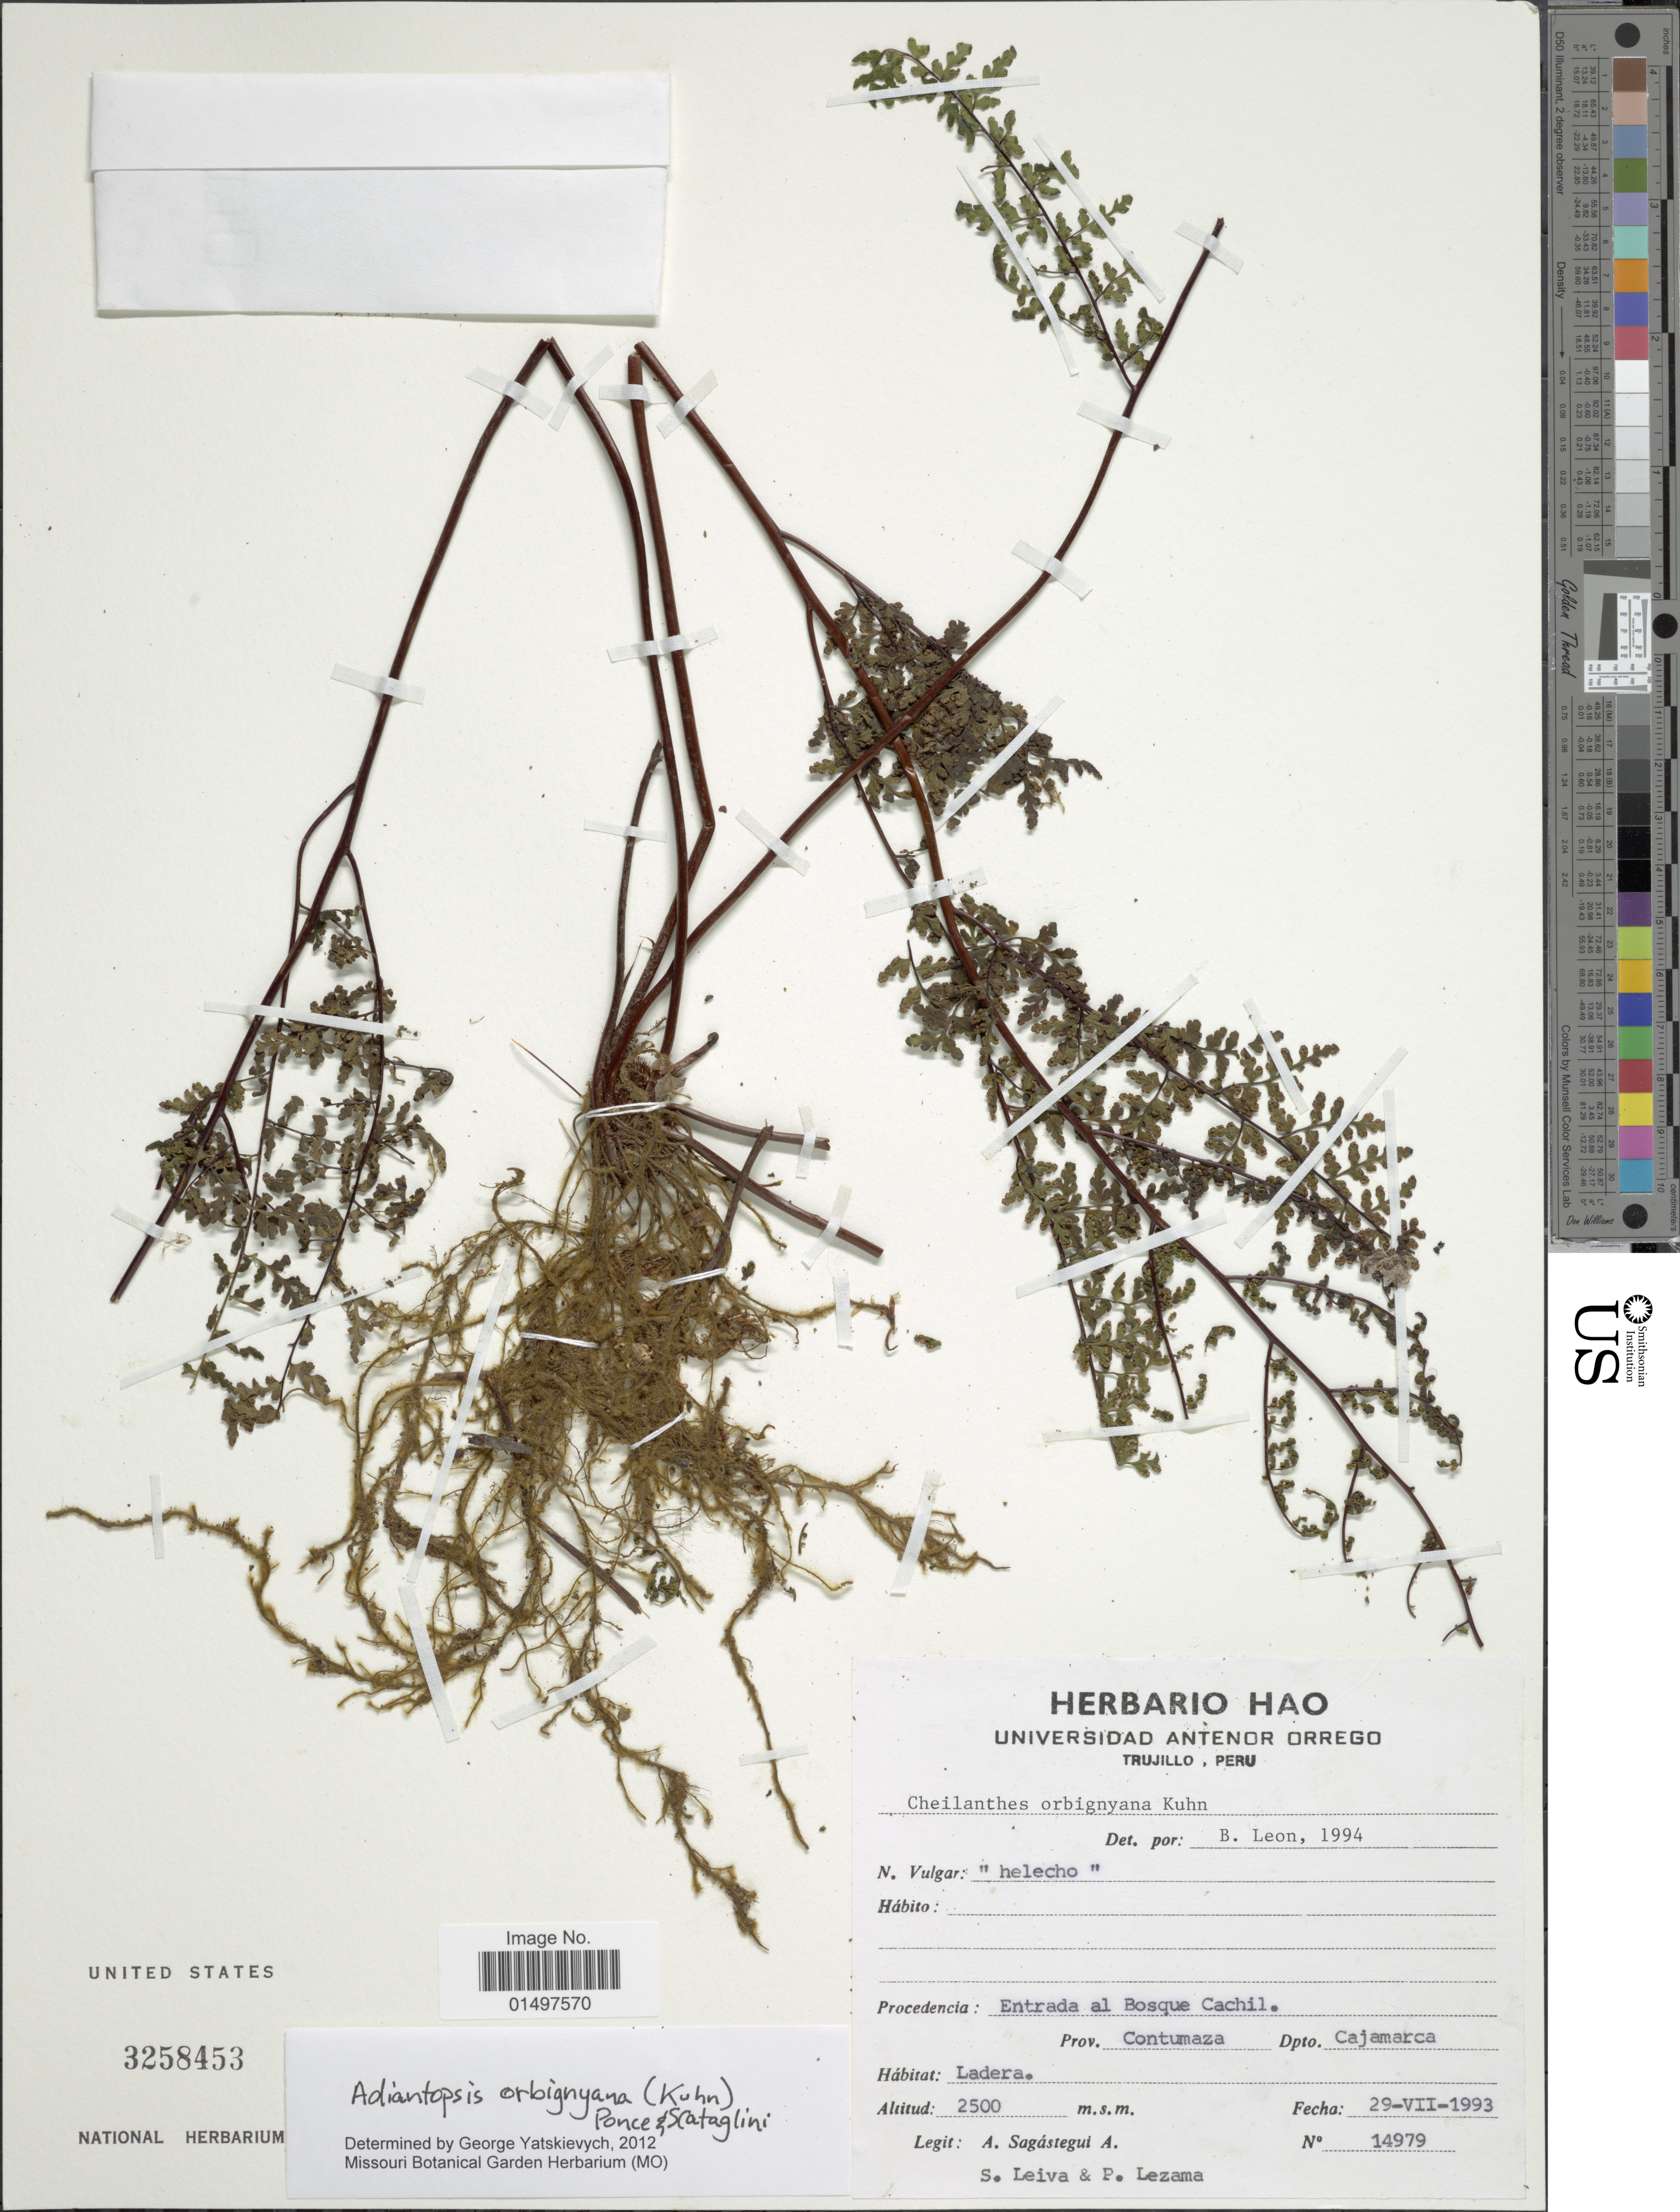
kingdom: Plantae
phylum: Tracheophyta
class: Polypodiopsida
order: Polypodiales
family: Pteridaceae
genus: Adiantopsis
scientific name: Adiantopsis orbignyana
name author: (Mett. ex Kuhn) Ponce & Scataglini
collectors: A. Sagástegui A., S. Leiva & P. Lezama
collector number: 14979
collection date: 1993-07-29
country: Peru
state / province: Cajamarca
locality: Procedencia: Entrada al Bosque Cachil. Prov. Contumaza. Dpto. Cajamarca.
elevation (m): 2500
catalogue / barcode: US 3258453